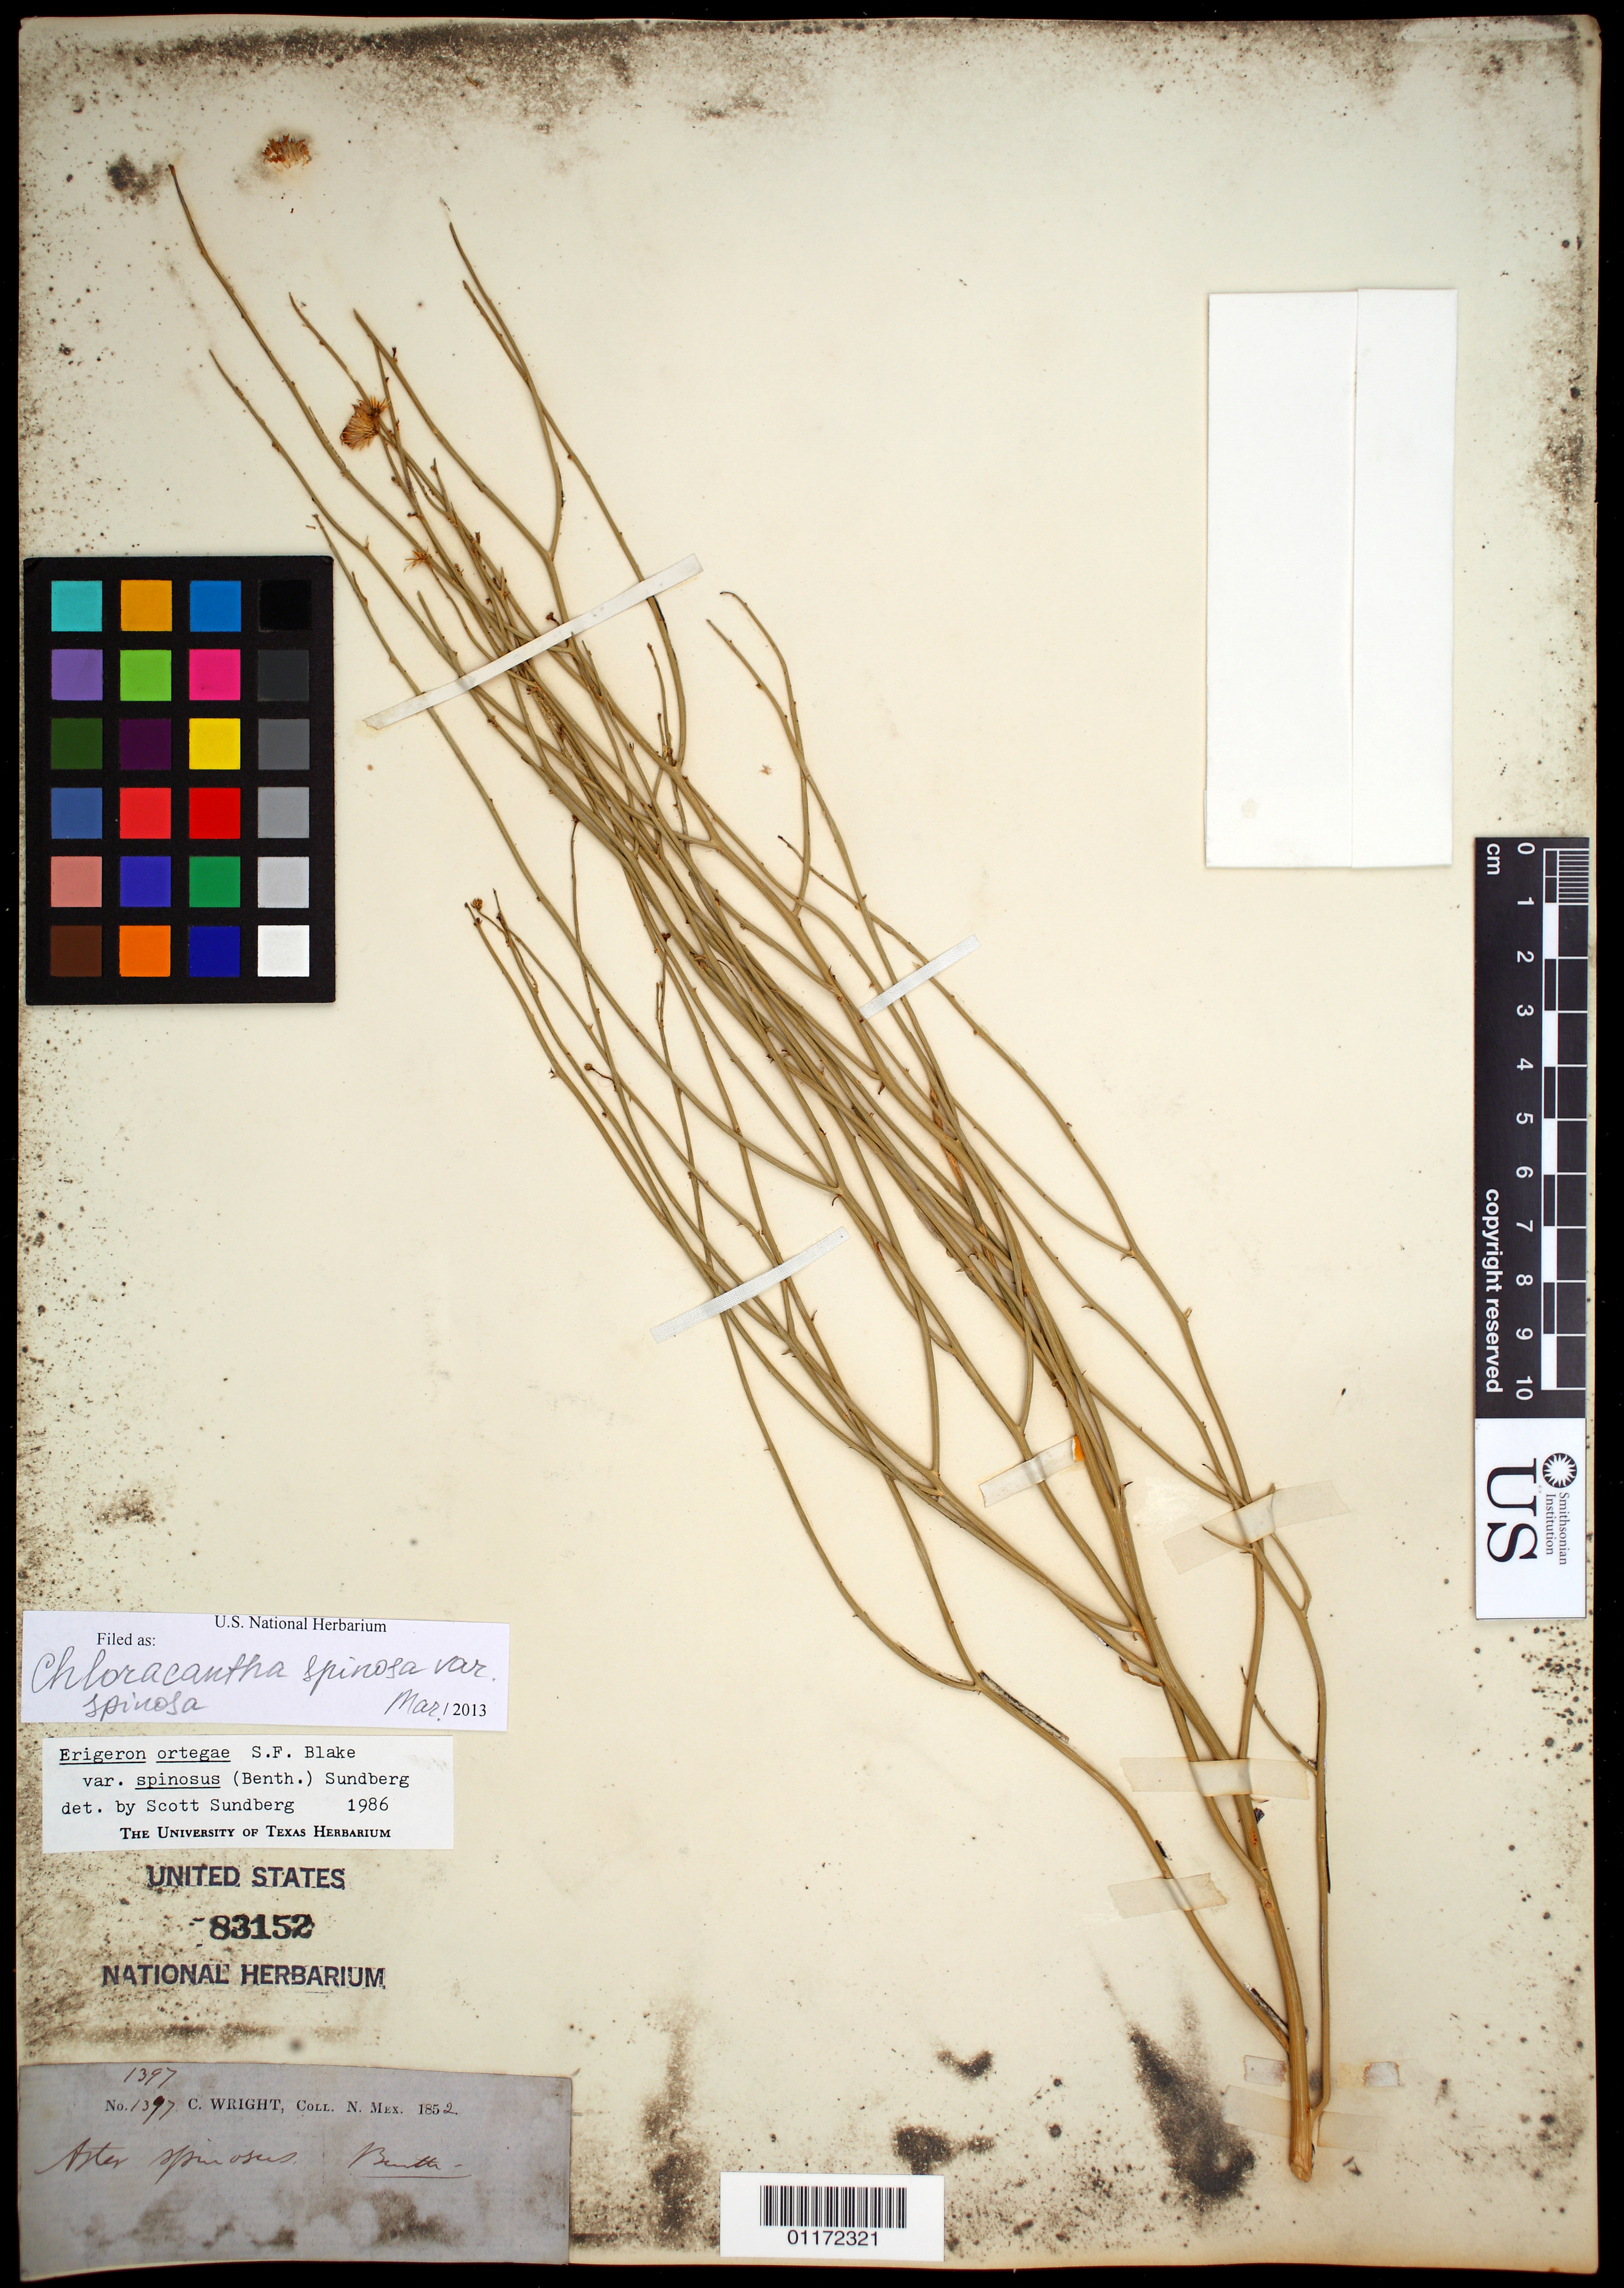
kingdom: Plantae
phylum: Tracheophyta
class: Magnoliopsida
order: Asterales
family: Asteraceae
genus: Chloracantha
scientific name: Chloracantha spinosa var. spinosa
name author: (Benth.) G.L. Nesom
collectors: C. Wright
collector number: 1397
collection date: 1852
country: United States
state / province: New Mexico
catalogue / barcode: US 83152